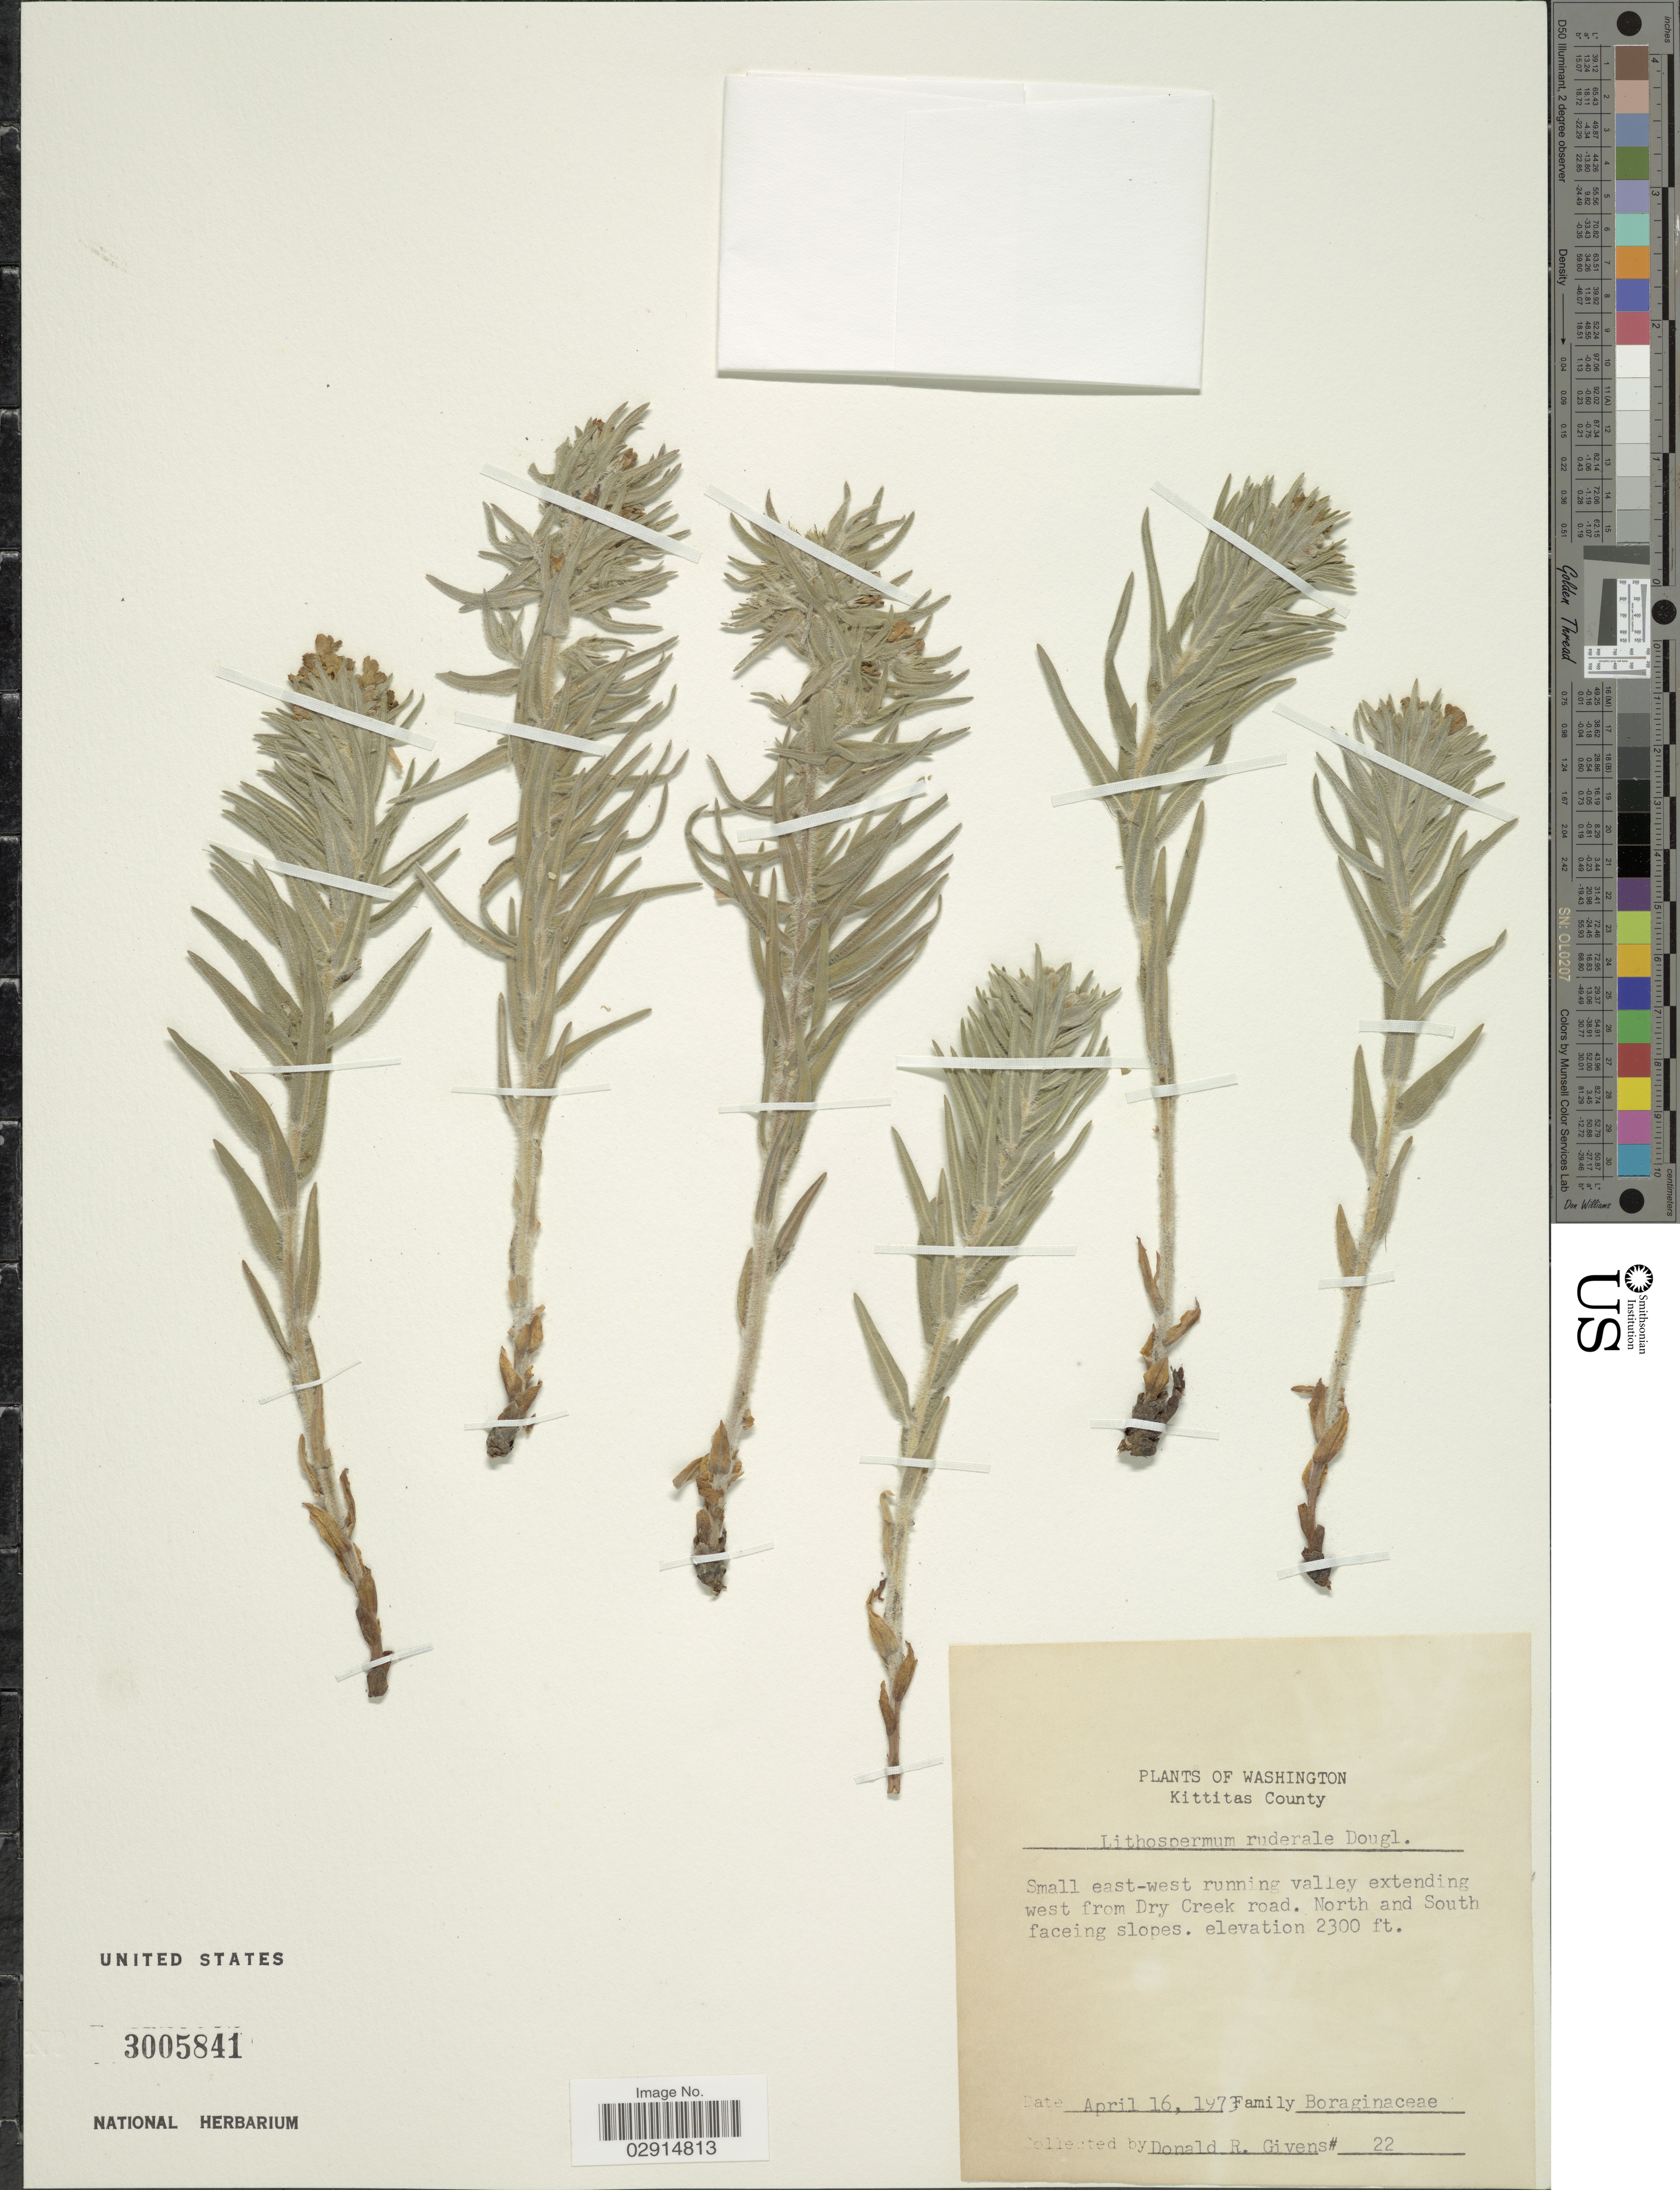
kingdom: Plantae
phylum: Tracheophyta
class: Magnoliopsida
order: Boraginales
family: Boraginaceae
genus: Lithospermum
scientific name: Lithospermum ruderale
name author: Douglas ex Lehm.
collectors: D. Givens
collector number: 22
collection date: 1973-04-16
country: United States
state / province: Washington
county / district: Kittitas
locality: Kittitas County, Small east-west running valley extending west from Dry Creek road, North and South faceing slopes.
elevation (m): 701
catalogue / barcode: US 3005841